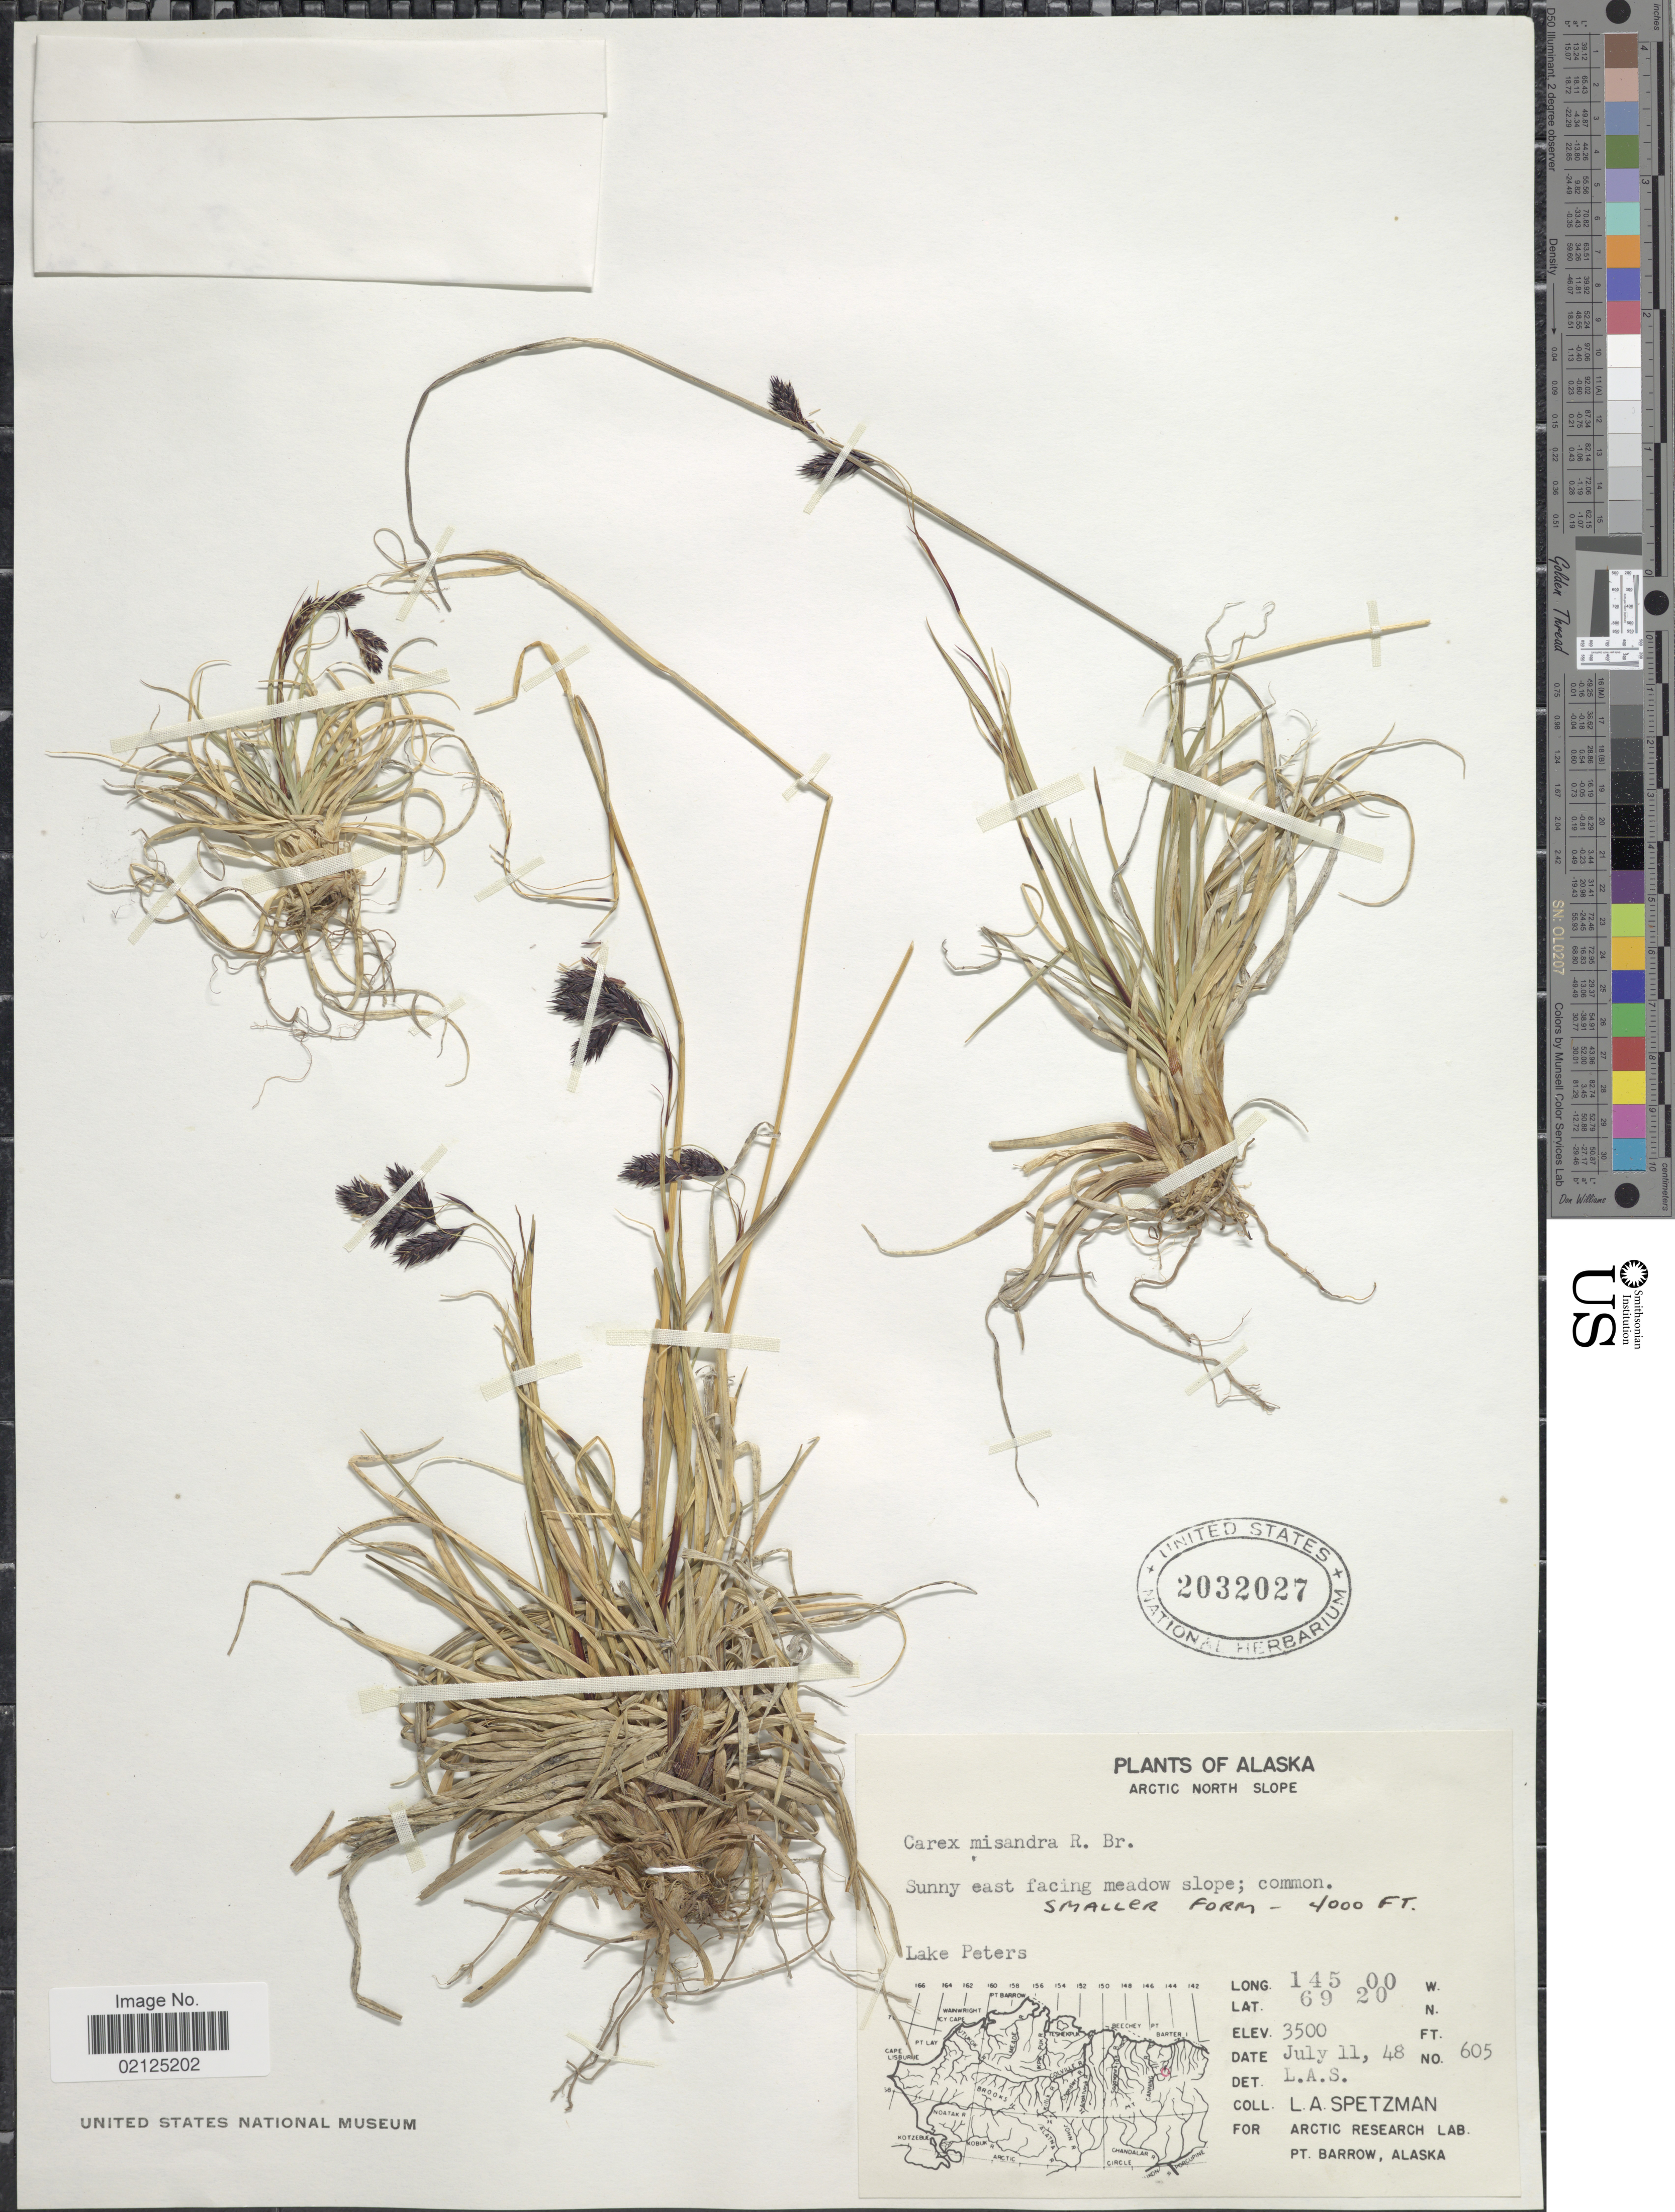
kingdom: Plantae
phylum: Tracheophyta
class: Liliopsida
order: Poales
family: Cyperaceae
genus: Carex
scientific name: Carex fuliginosa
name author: Schkuhr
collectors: L. Spetzman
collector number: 605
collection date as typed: Transcribed d/m/y: 11/7/48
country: United States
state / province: Alaska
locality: Arctic North Slope, Sunny east facing meadow slope; common. Smaller Form, Lake Peters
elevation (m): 1067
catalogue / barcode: US 2032027